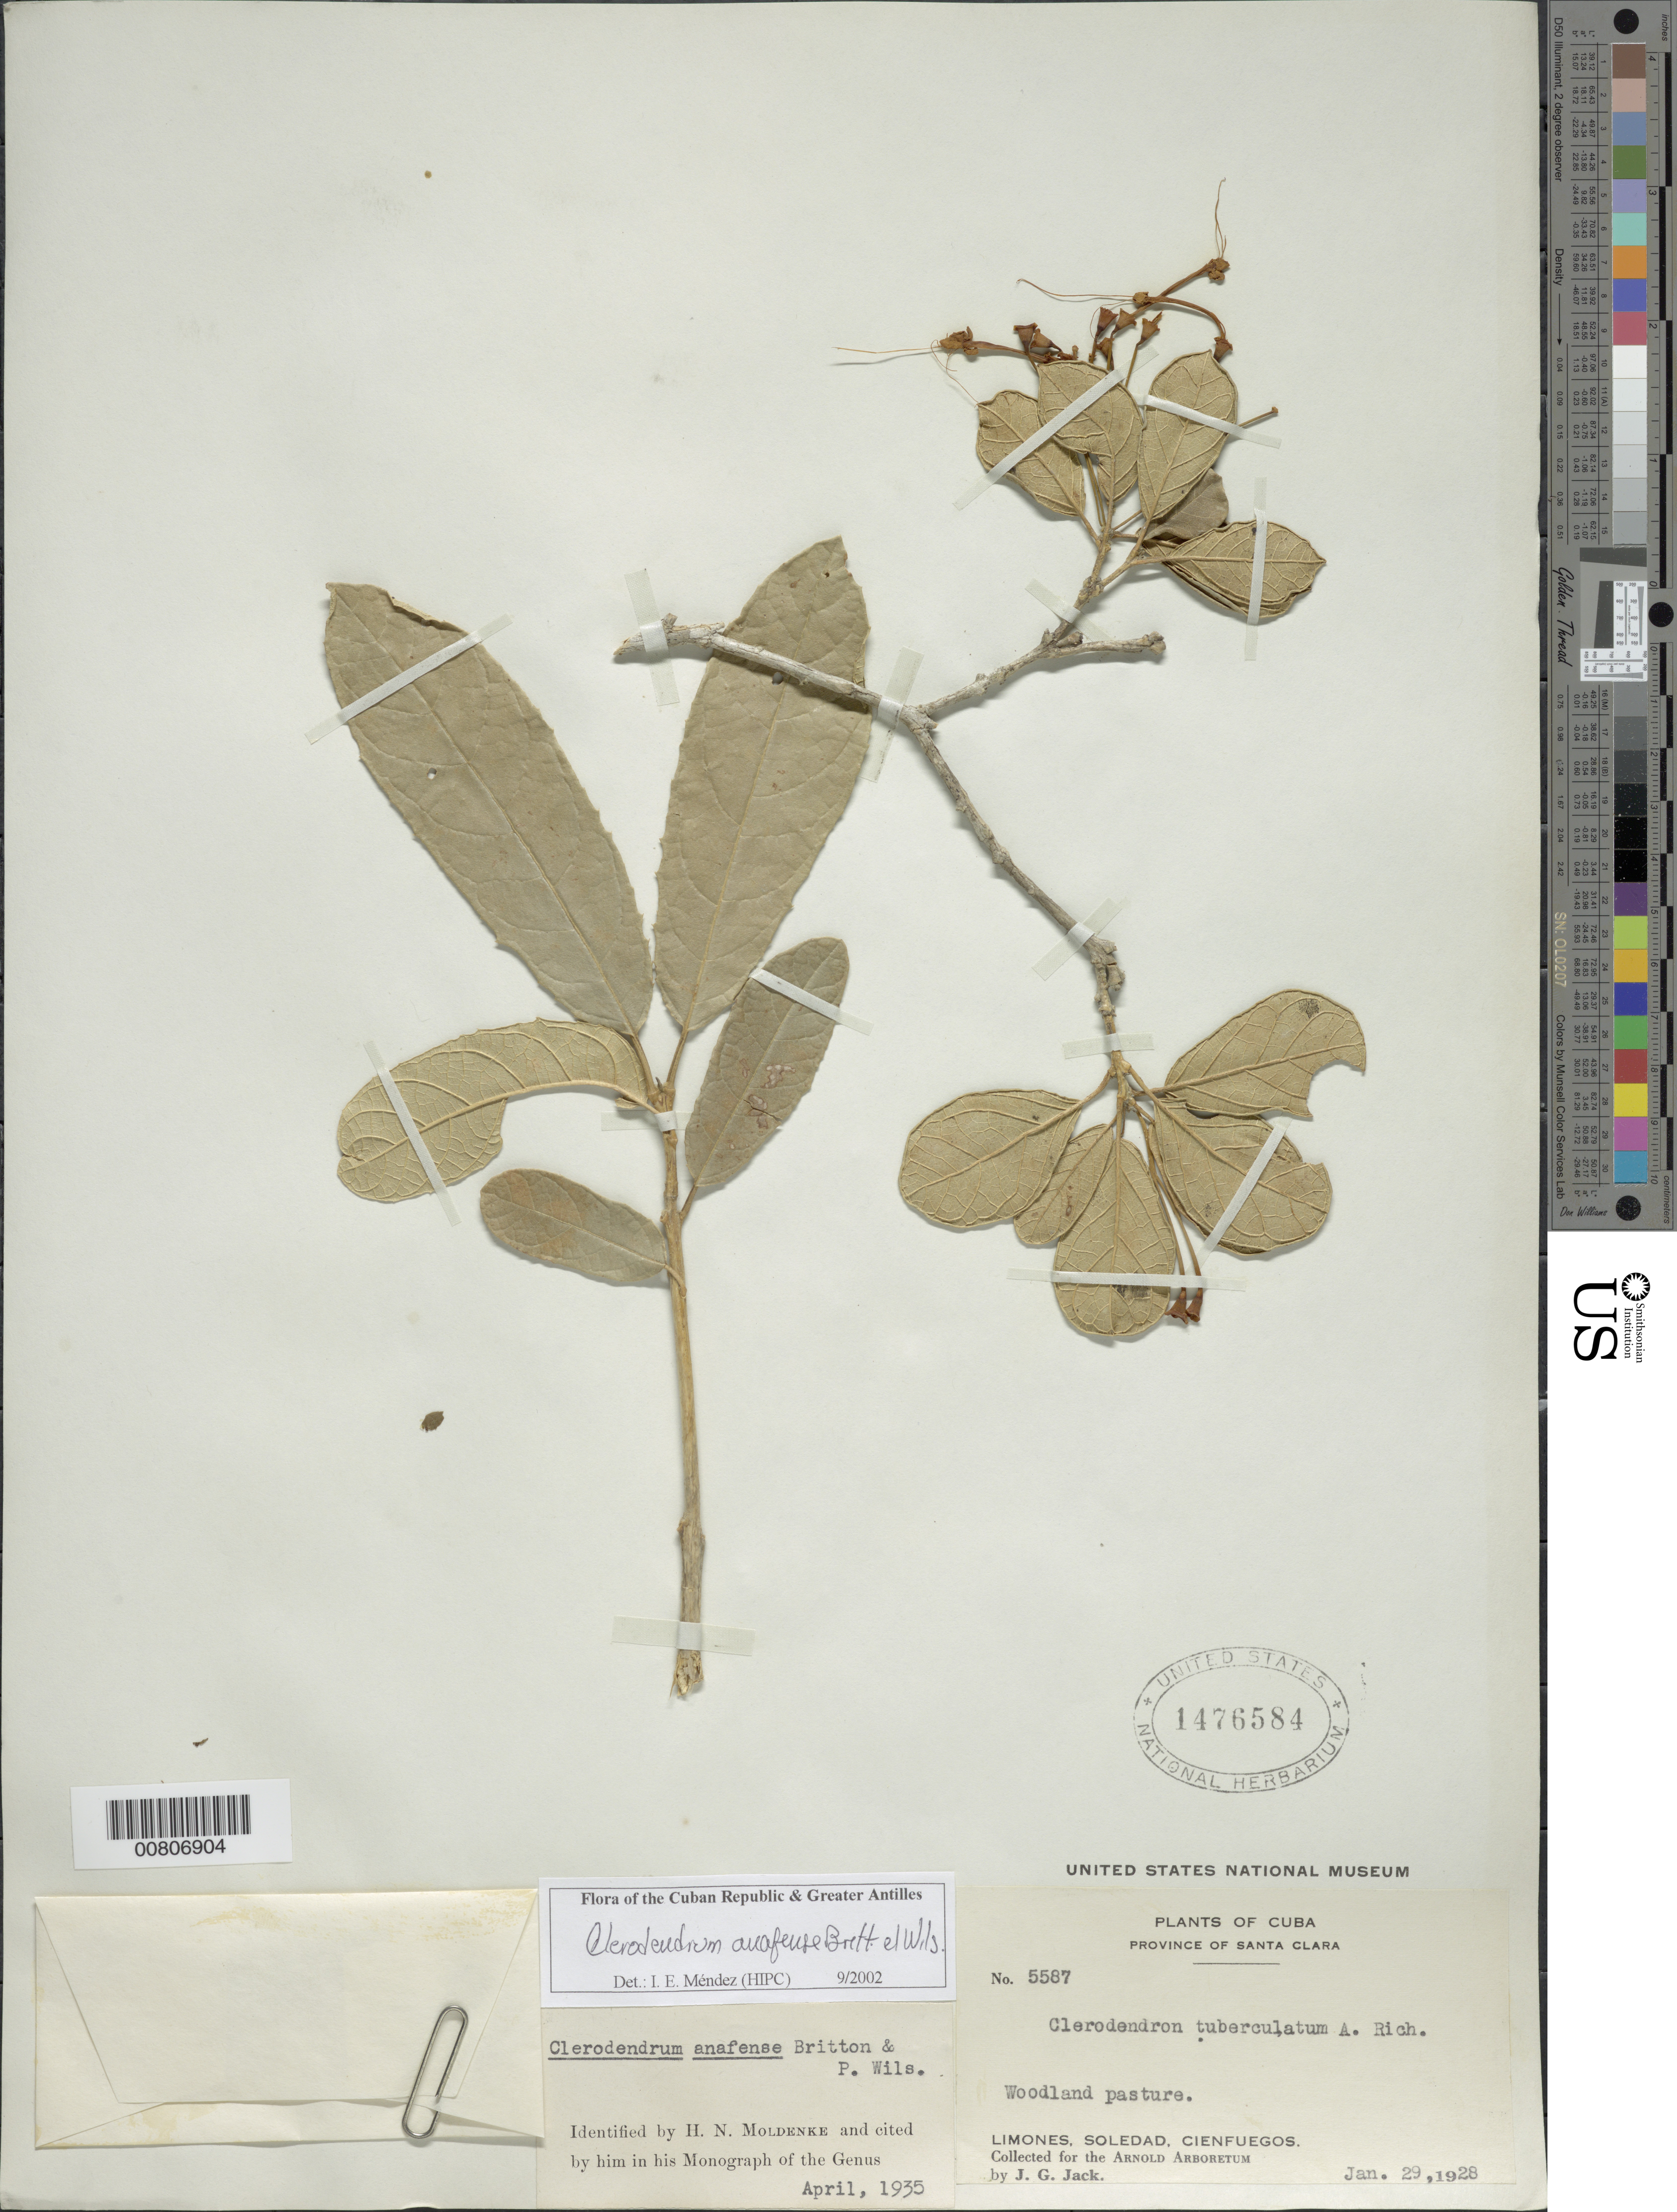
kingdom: Plantae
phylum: Tracheophyta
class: Magnoliopsida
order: Lamiales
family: Lamiaceae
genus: Clerodendrum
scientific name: Clerodendrum anafense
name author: Britton & P. Wilson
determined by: Méndez, Isidro E., (HIPC)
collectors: J. G. Jack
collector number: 5587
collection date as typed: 29 Jan 1928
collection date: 1928-01-29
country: Cuba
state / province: Cienfuegos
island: Cuba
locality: Santa Clara Prov , Limones, Soledad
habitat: Woodland pasture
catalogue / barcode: US 1476584